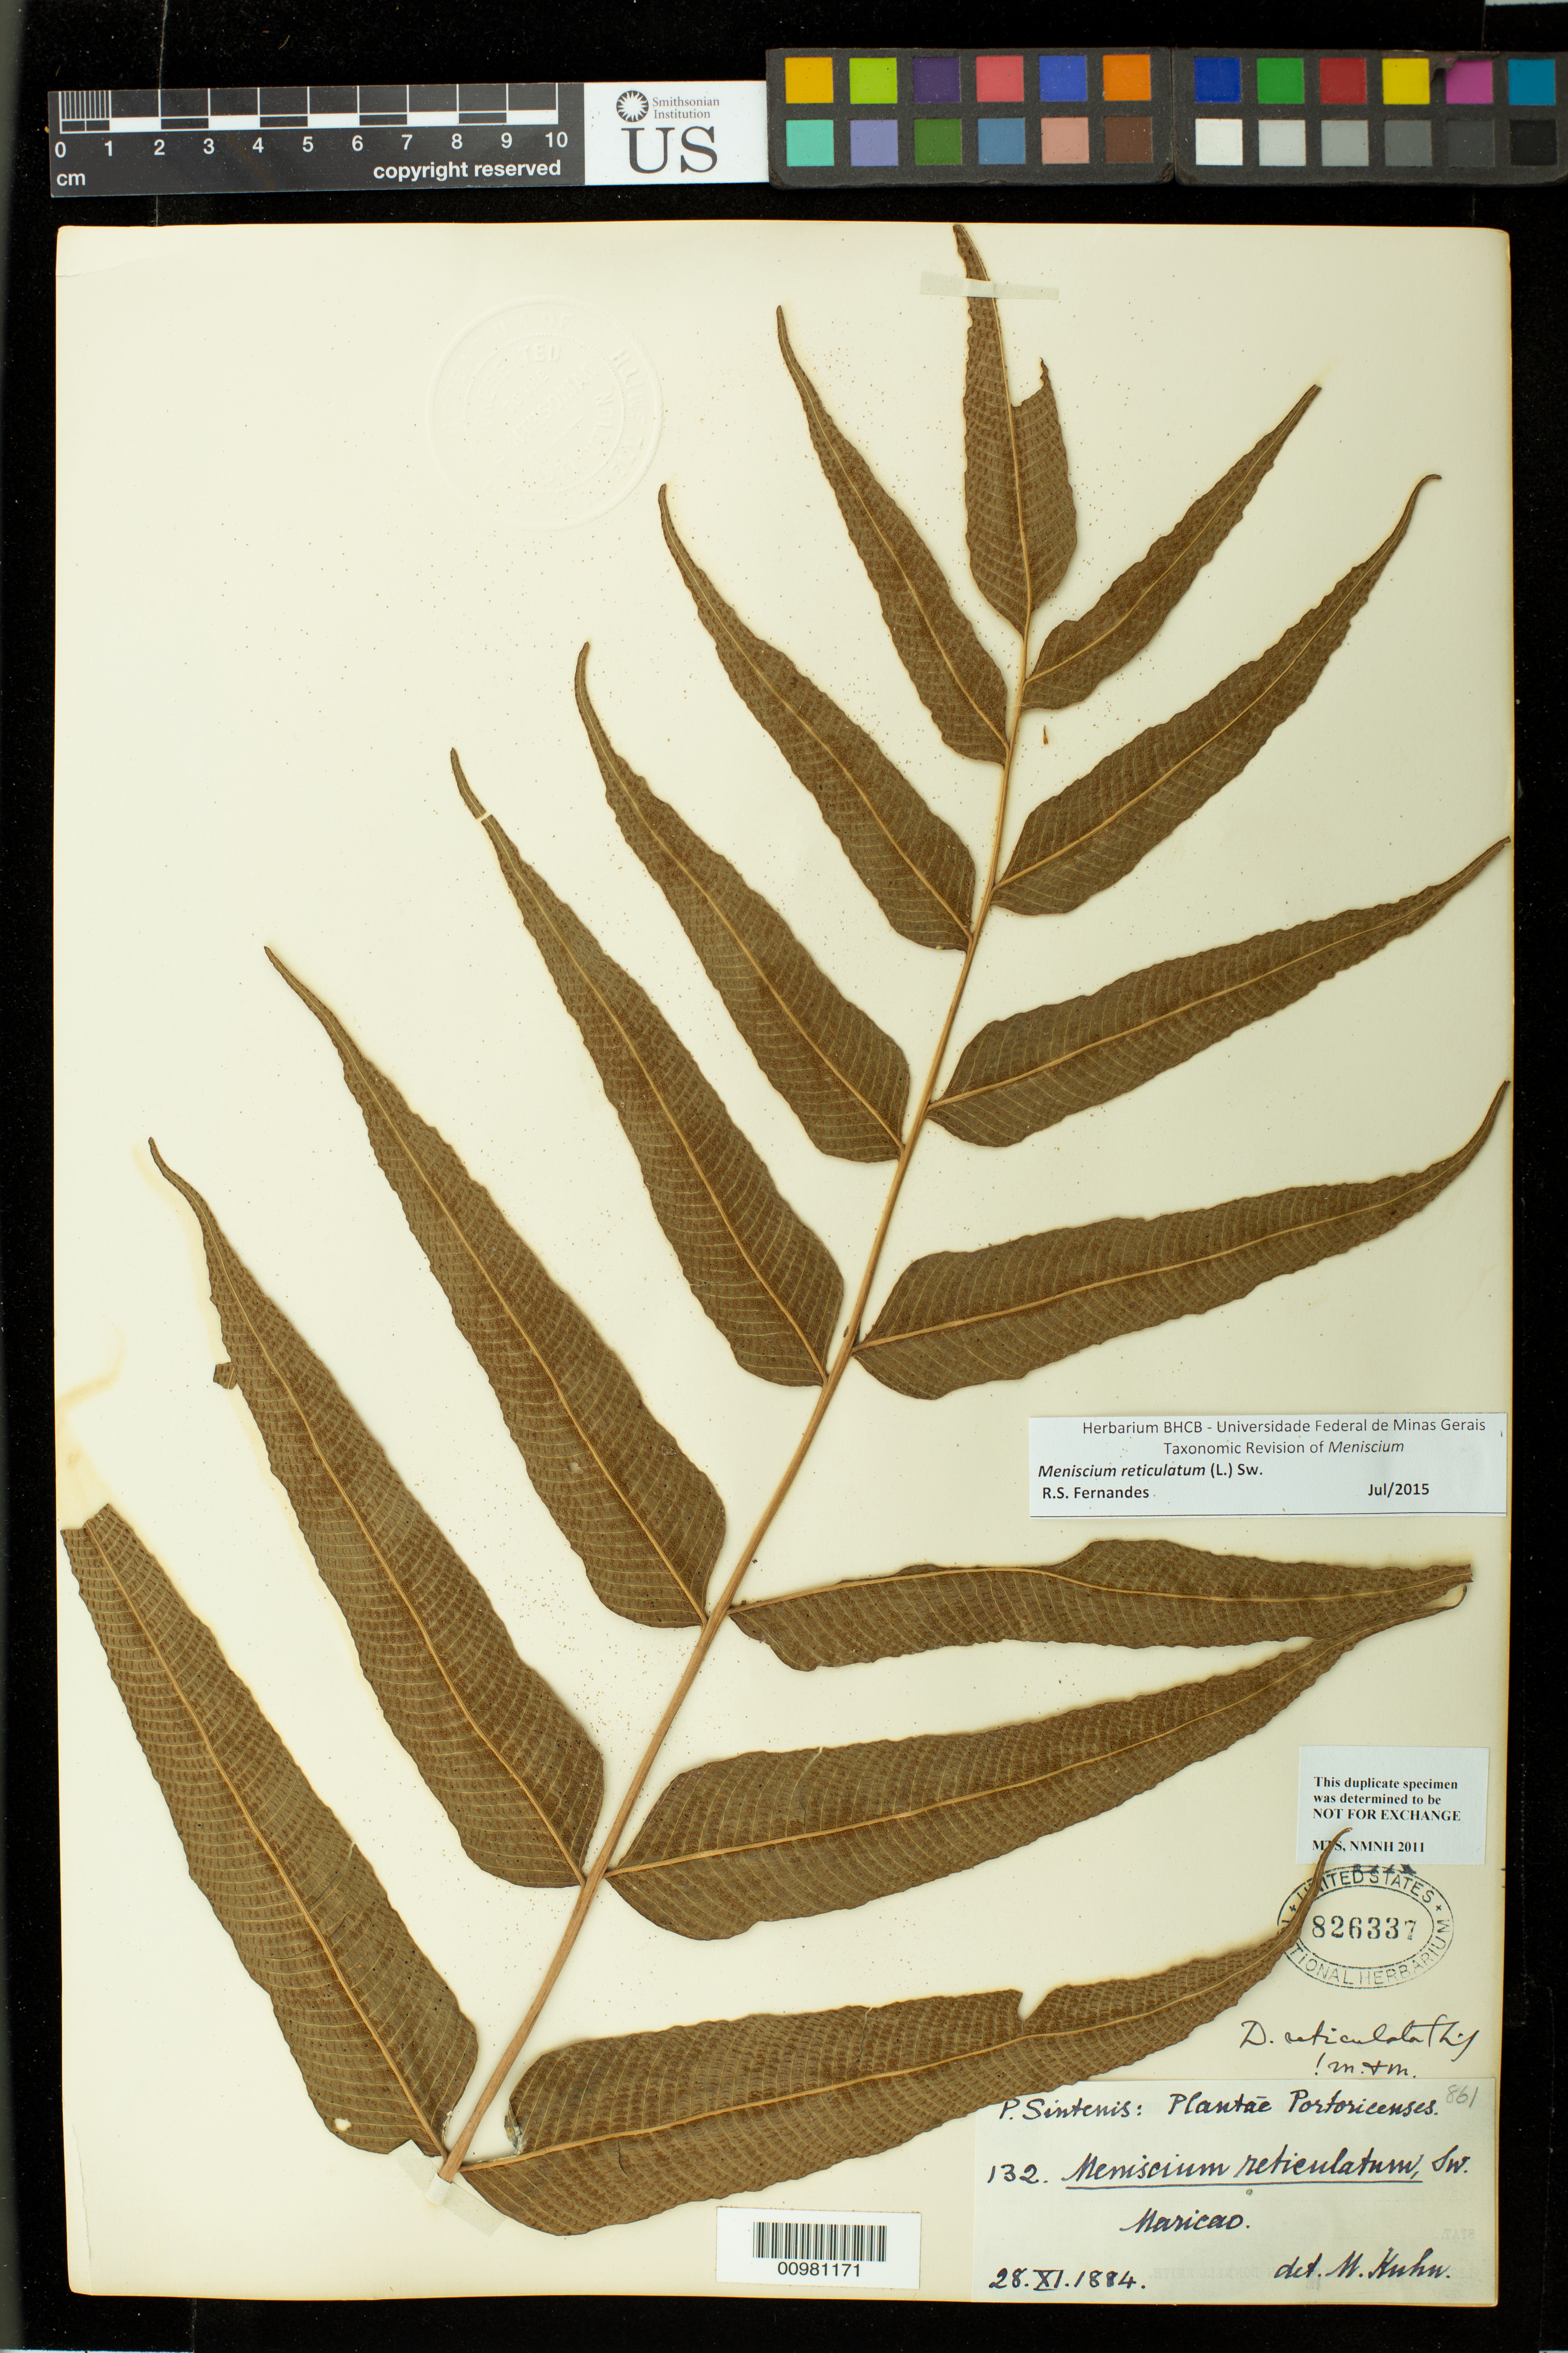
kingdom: Plantae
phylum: Tracheophyta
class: Polypodiopsida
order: Polypodiales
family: Thelypteridaceae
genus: Meniscium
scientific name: Meniscium reticulatum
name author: (L.) Sw.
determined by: Fernandes, R. S.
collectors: P. Sintenis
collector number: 132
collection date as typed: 28 Nov 1884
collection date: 1884-11-28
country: Puerto Rico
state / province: Maricao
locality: In convalli fluminus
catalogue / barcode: US 826337